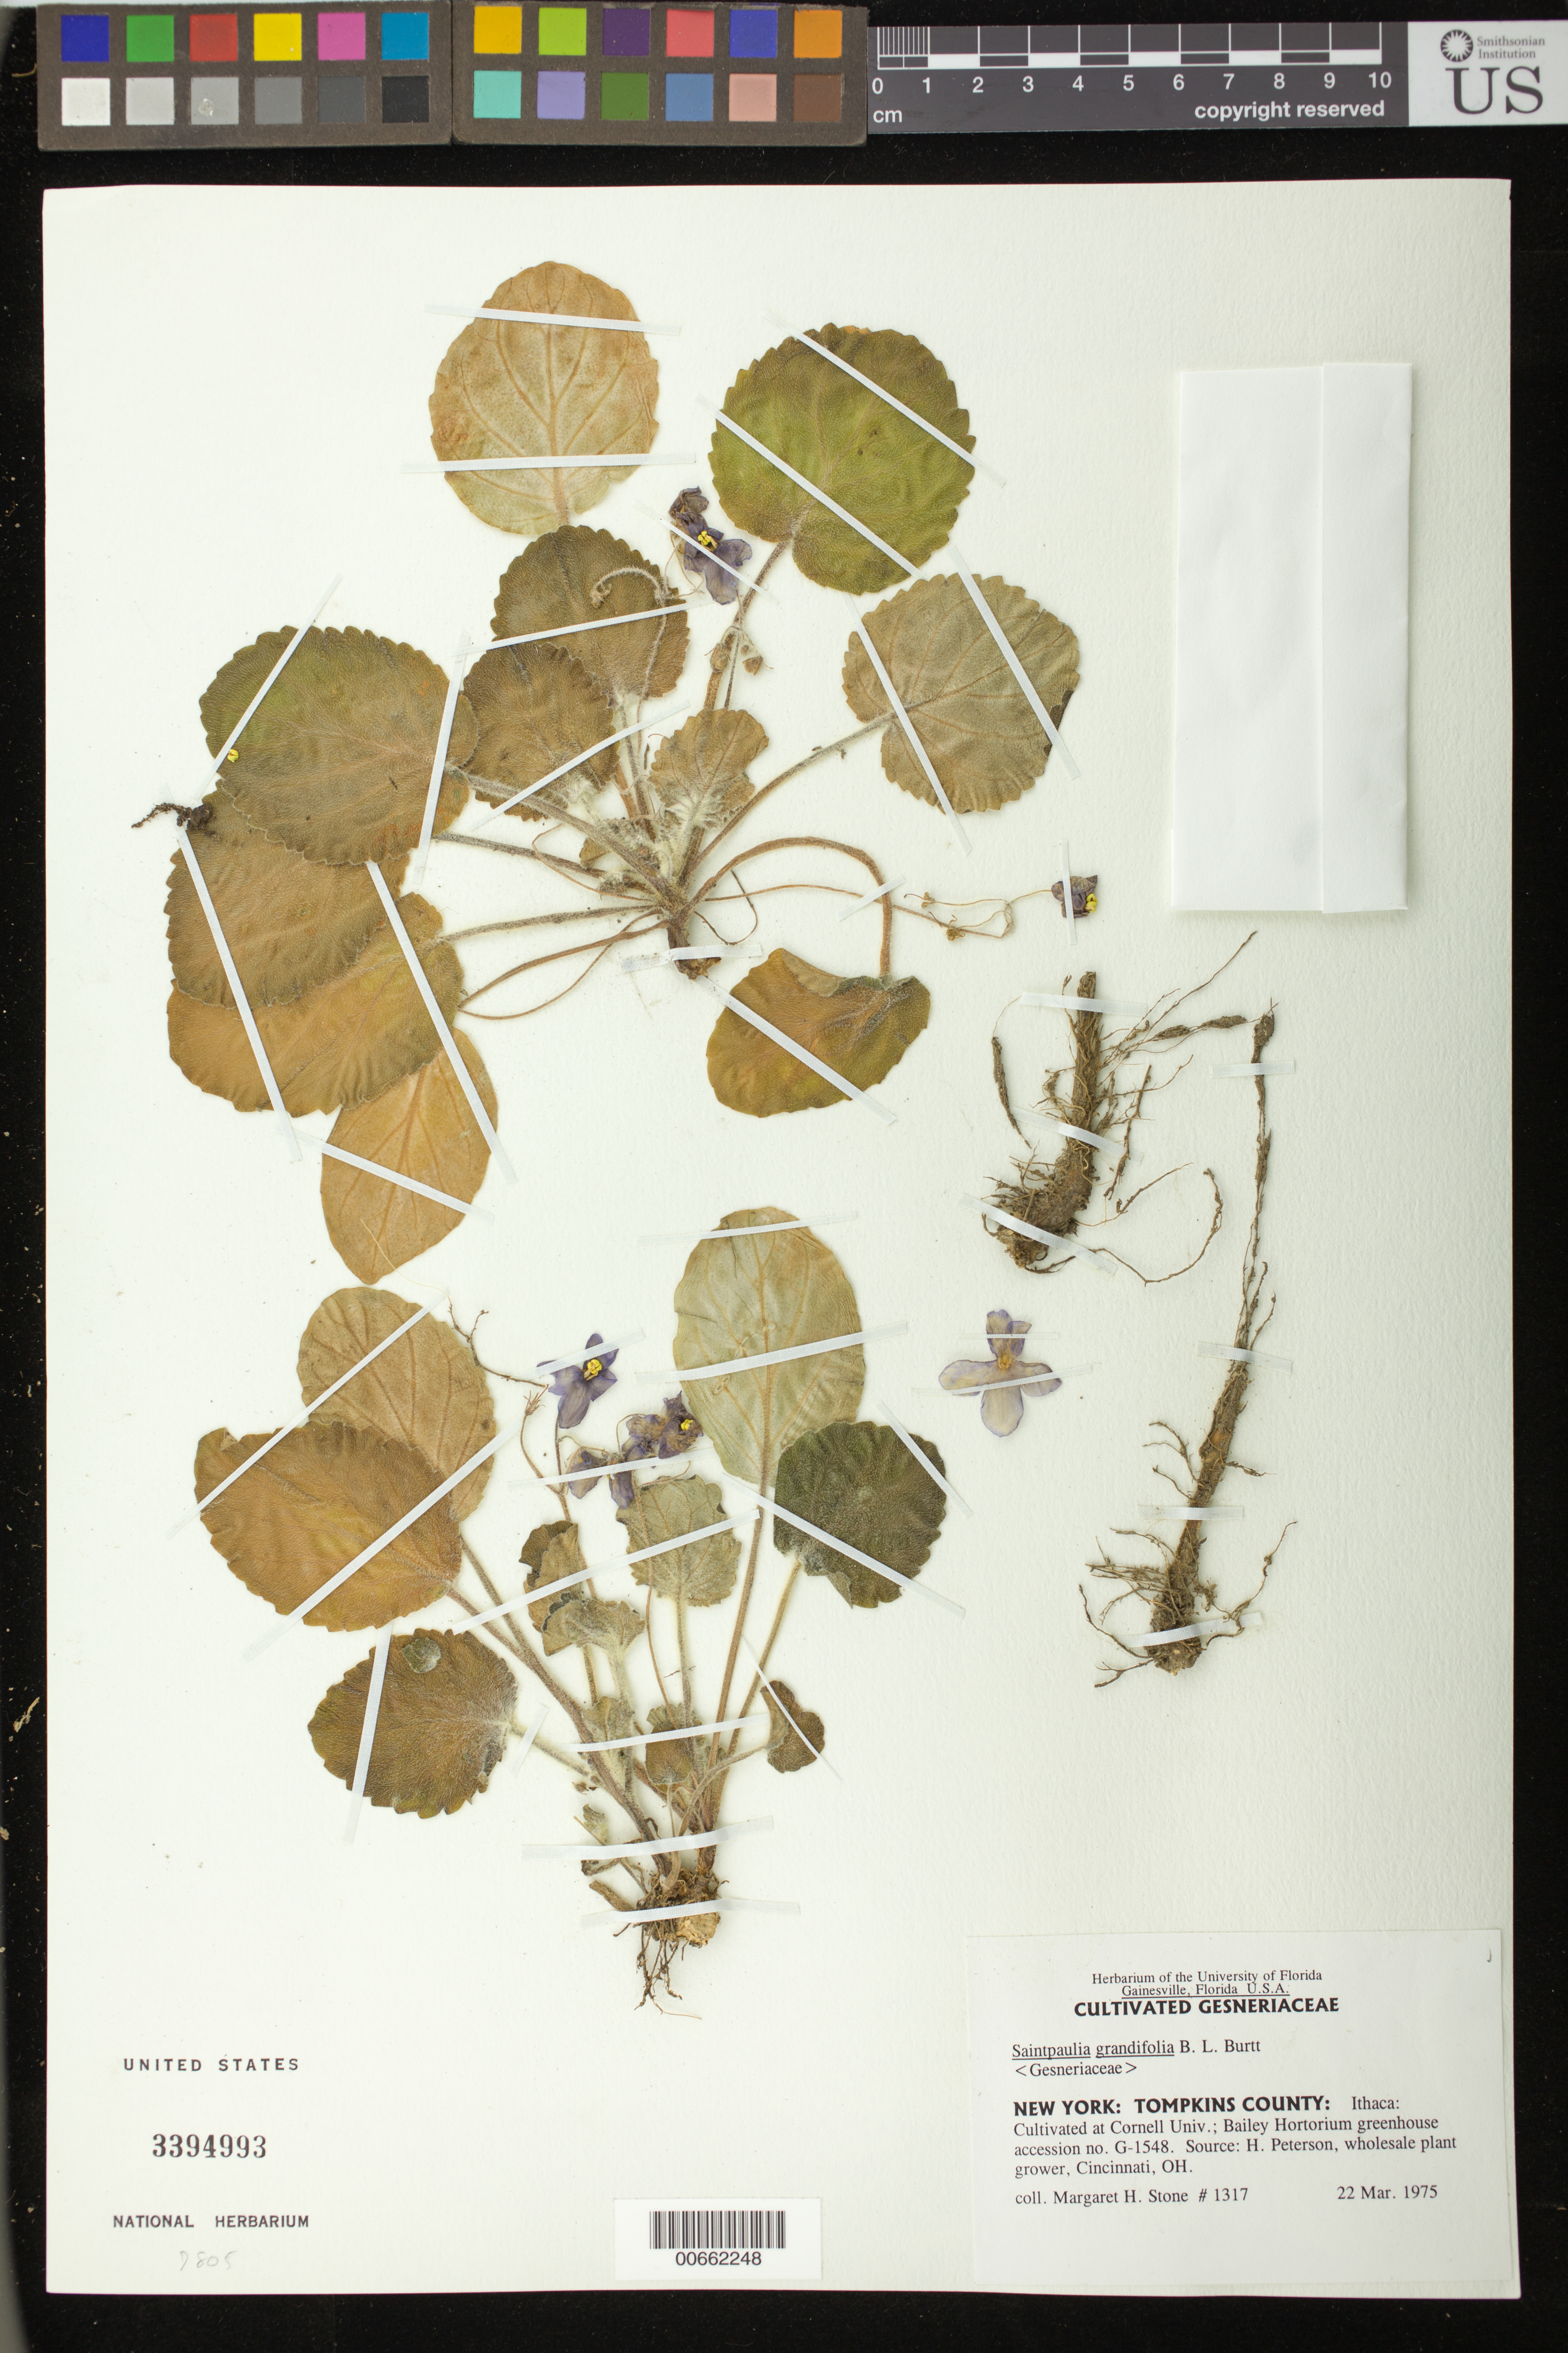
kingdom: Plantae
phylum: Tracheophyta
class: Magnoliopsida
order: Lamiales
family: Gesneriaceae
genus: Streptocarpus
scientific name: Streptocarpus ionanthus subsp. grandifolius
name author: (B.L. Burtt) Christenh.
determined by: Skog, Laurence E.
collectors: M. Stone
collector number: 1317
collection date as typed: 22 Mar 1975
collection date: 1975-03-22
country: United States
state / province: New York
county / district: Tompkins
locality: Cornell Univ.: Bailey Hortorium.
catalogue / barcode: US 3394993